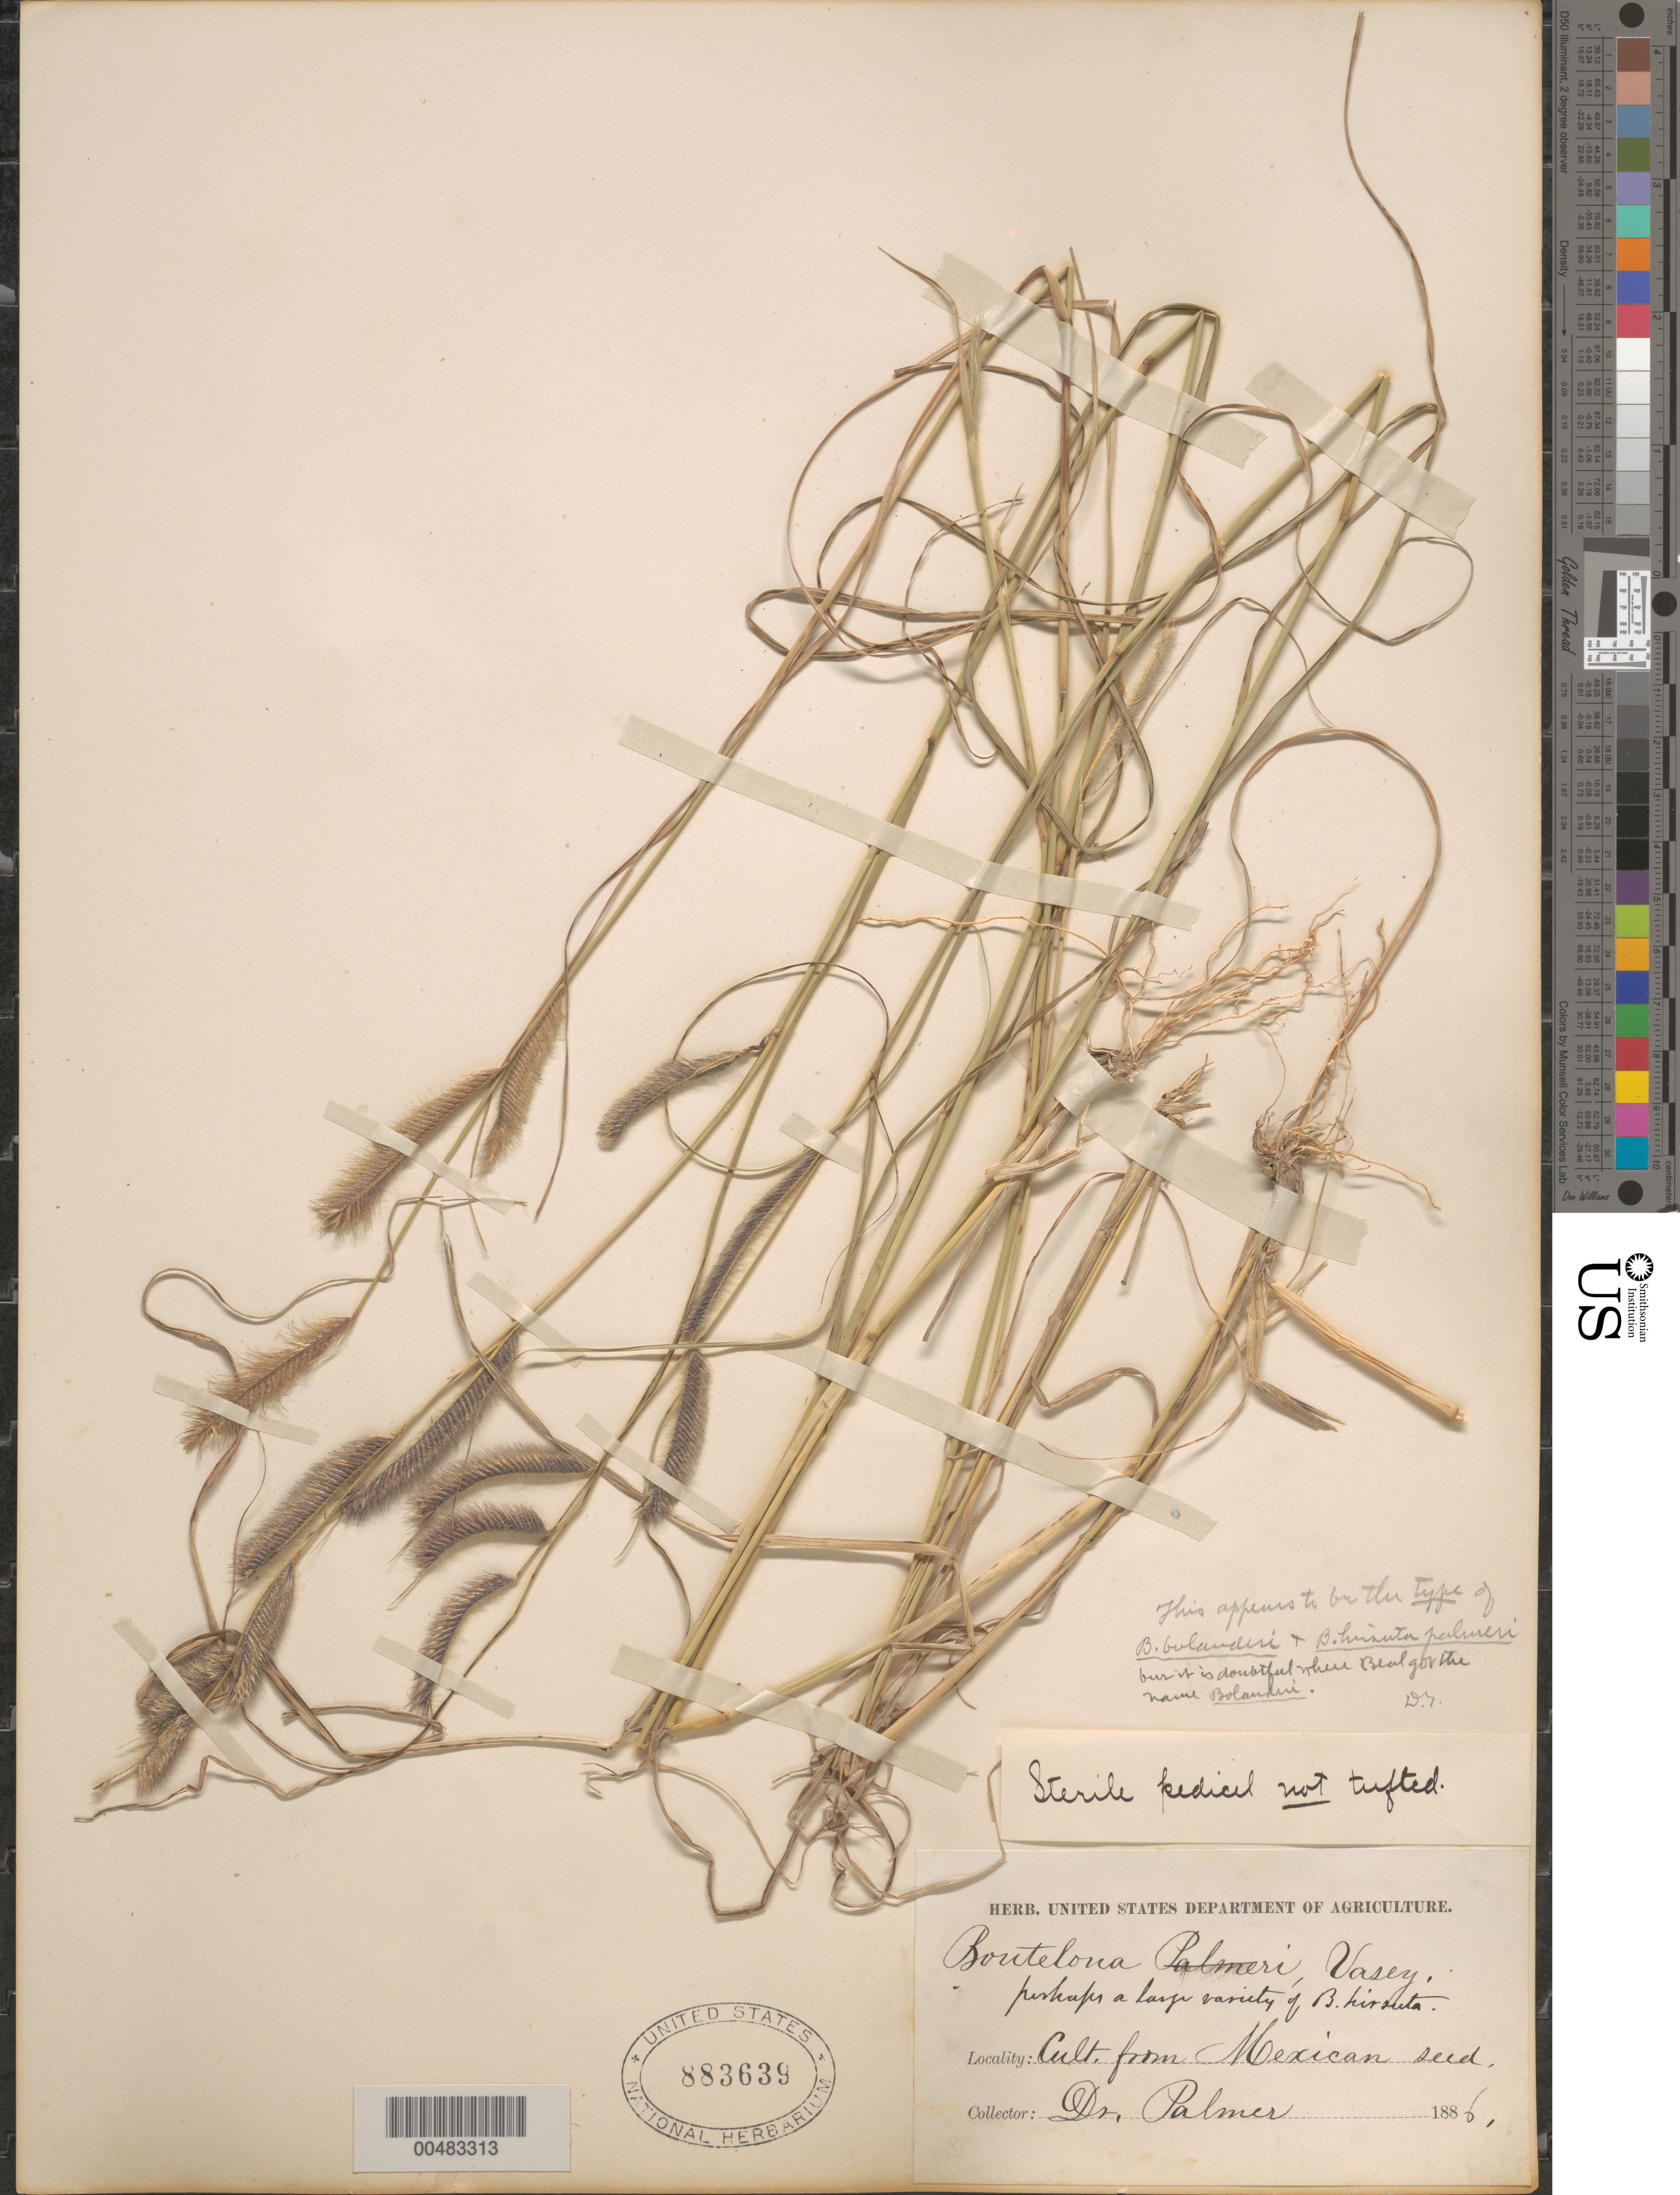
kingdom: Plantae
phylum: Tracheophyta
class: Liliopsida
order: Poales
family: Poaceae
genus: Bouteloua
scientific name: Bouteloua hirsuta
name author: Lag.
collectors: E. Palmer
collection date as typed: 1886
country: Mexico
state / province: Durango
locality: San Ramon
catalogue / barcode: US 883639